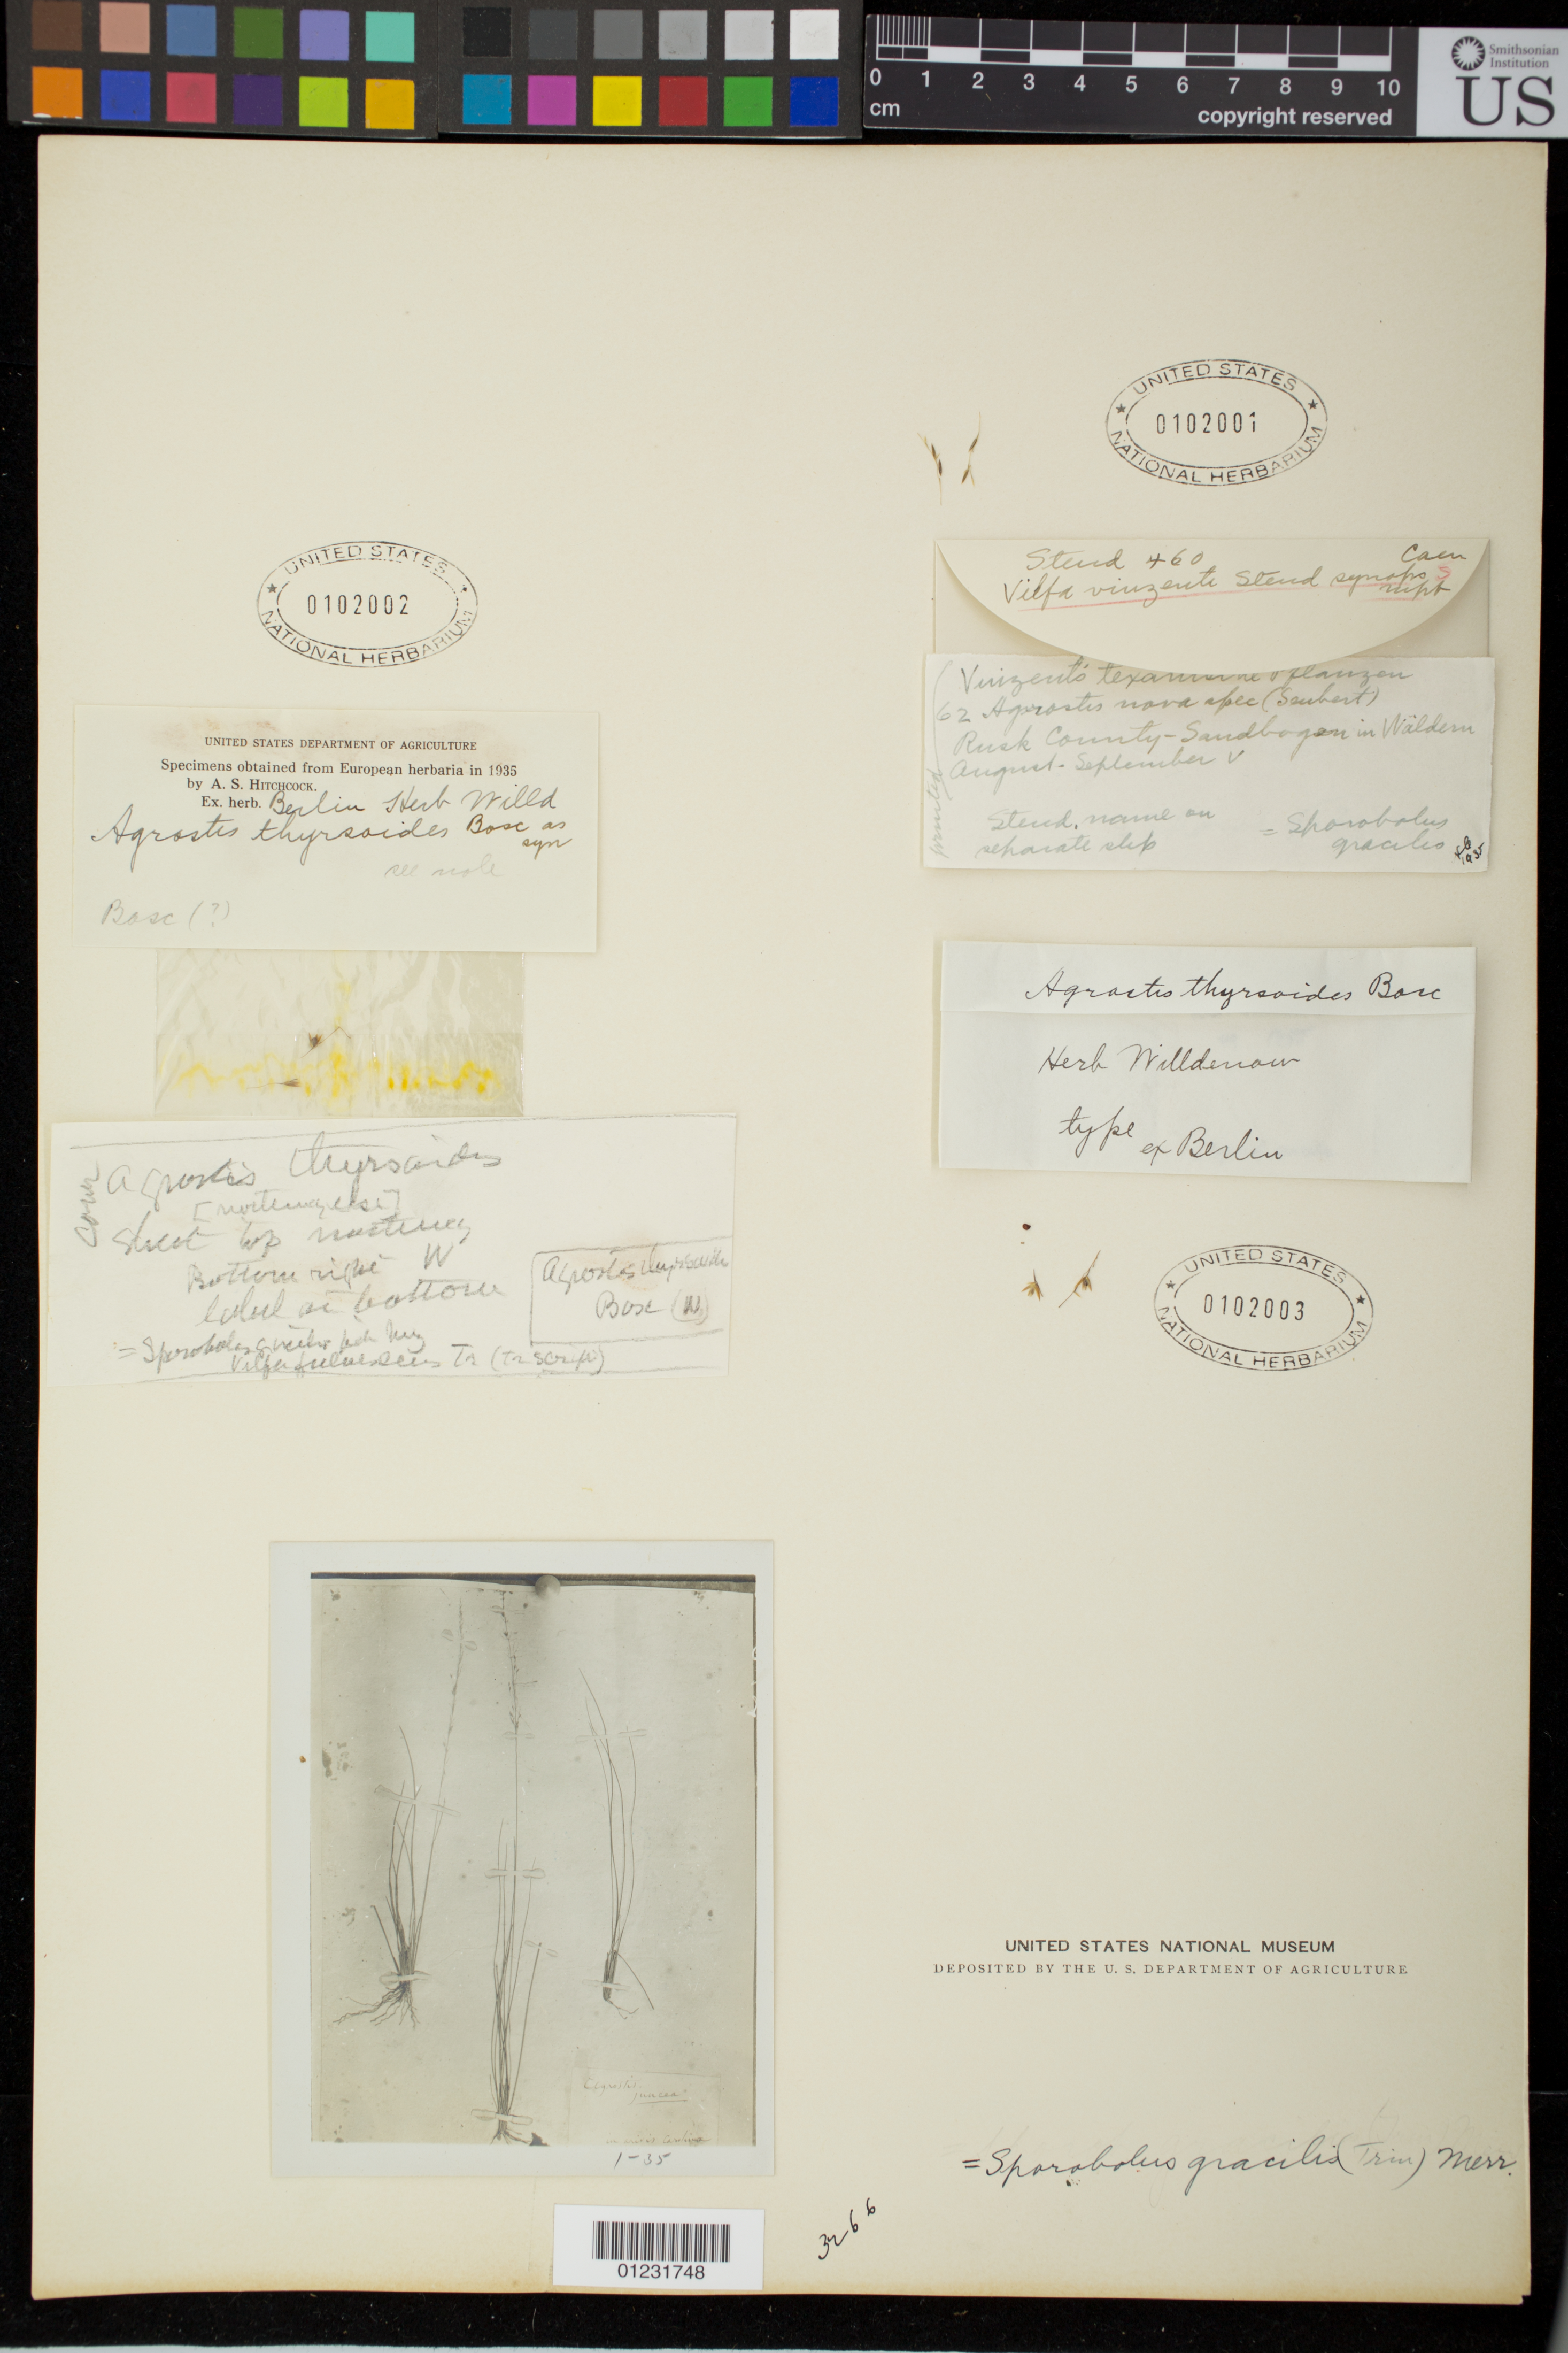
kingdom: Plantae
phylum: Tracheophyta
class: Liliopsida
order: Poales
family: Poaceae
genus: Vilfa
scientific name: Vilfa fulvescens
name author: Trin.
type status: Possible Type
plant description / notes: Fragmentary material of type specimen ex herb. Berlin herb. Willd.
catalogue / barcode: US 102002